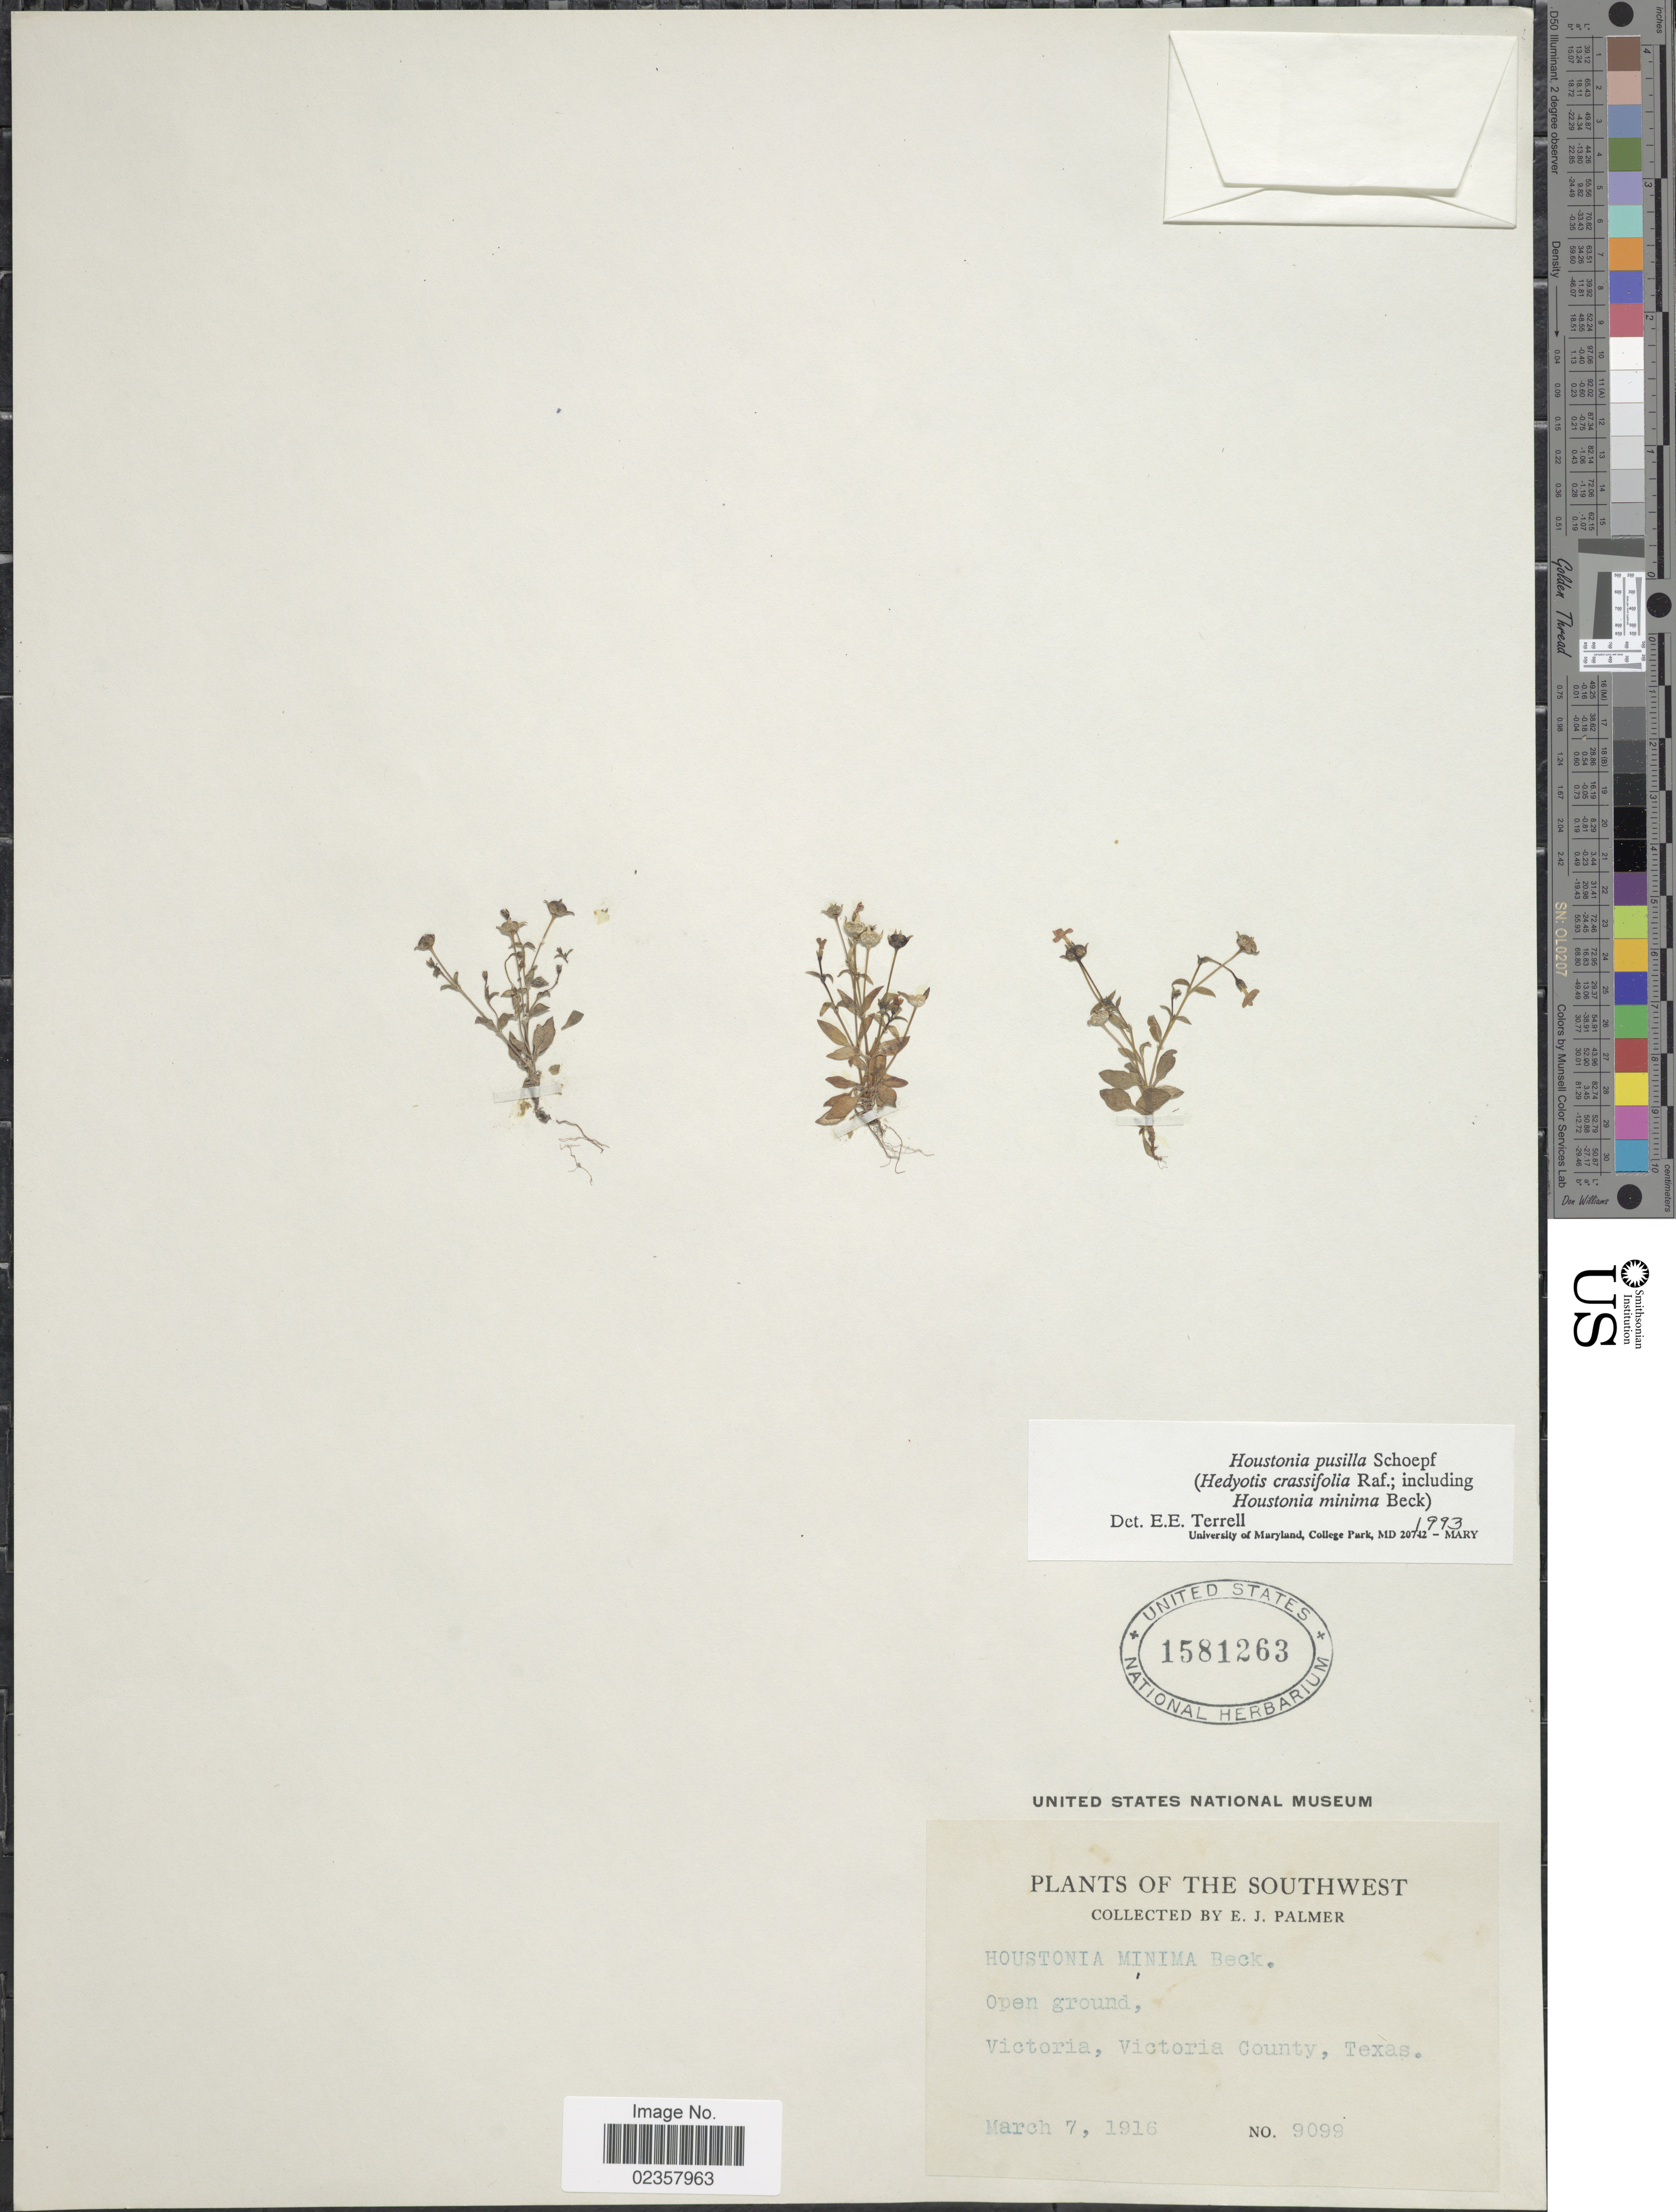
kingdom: Plantae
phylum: Tracheophyta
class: Magnoliopsida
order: Gentianales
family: Rubiaceae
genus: Houstonia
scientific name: Houstonia pusilla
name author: Schoepf.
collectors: E. J. Palmer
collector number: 9099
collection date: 1916-03-07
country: United States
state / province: Texas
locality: Victoria, Victoria County, Texas. Southwest.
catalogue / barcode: US 1581263